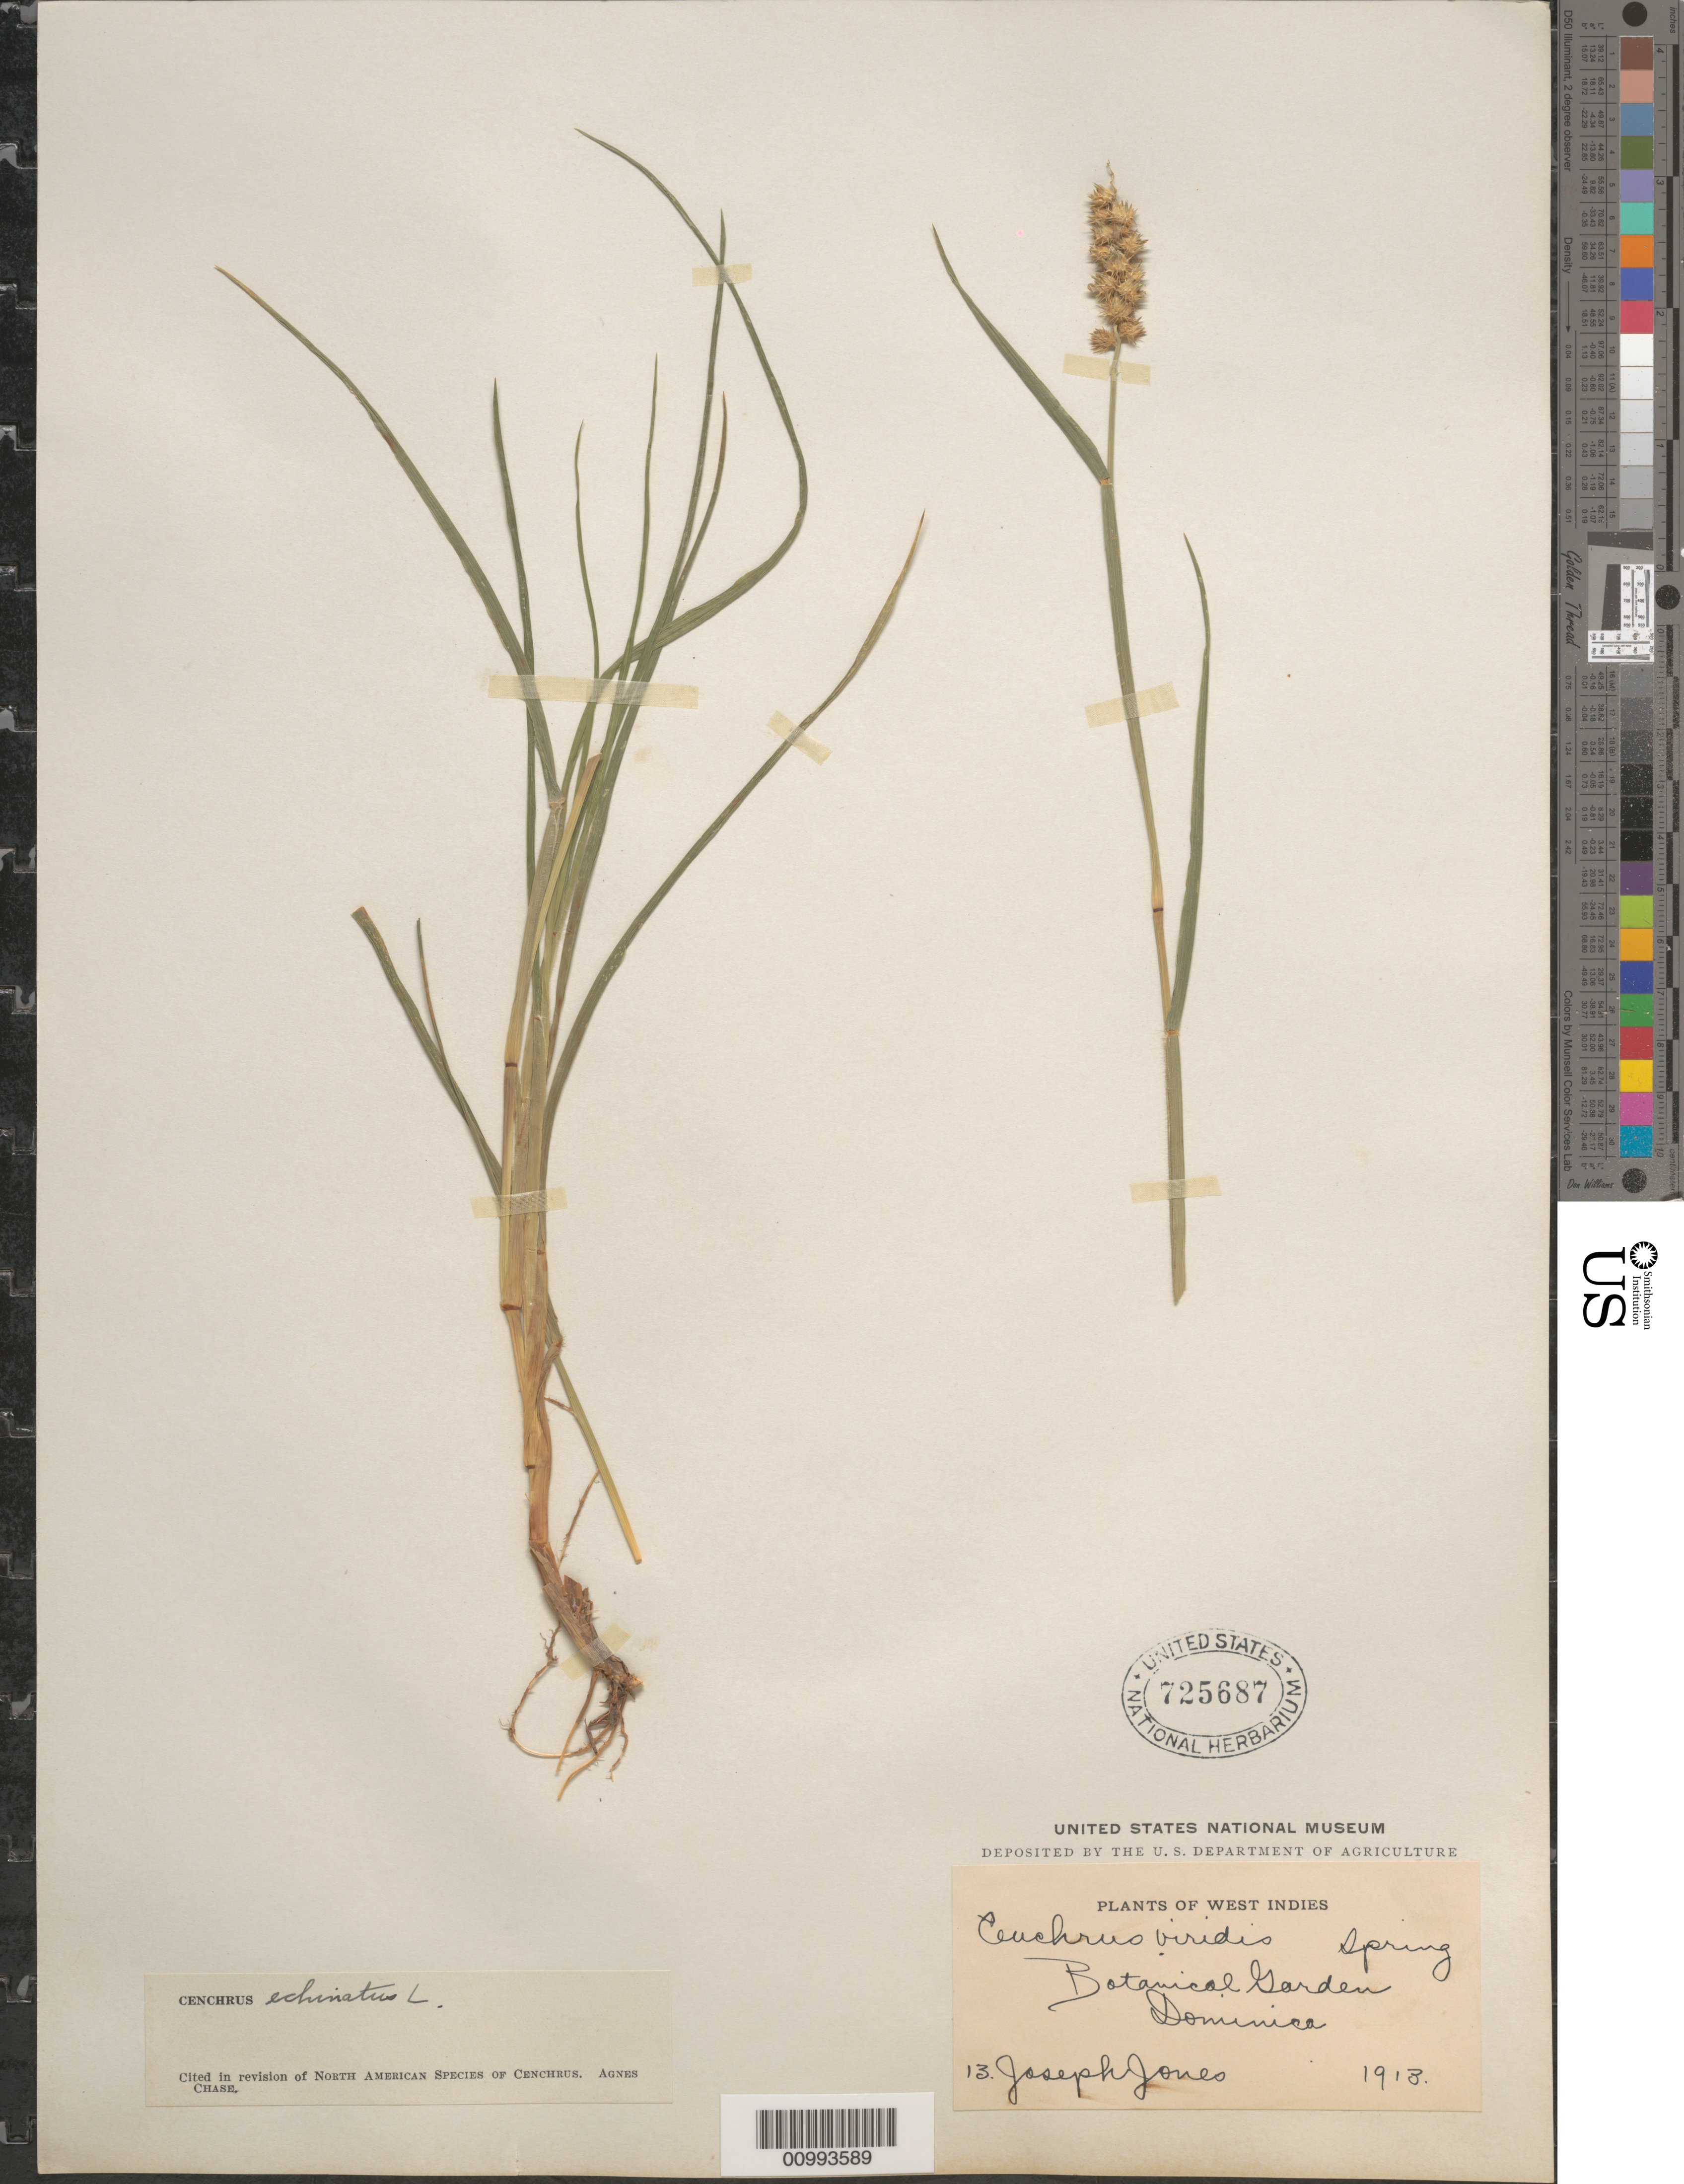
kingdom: Plantae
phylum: Tracheophyta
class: Liliopsida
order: Poales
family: Poaceae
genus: Cenchrus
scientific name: Cenchrus echinatus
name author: L.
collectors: J. Jones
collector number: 13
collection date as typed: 1913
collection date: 1913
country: Dominica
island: Dominica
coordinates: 0 N, 0 E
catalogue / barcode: US 725687